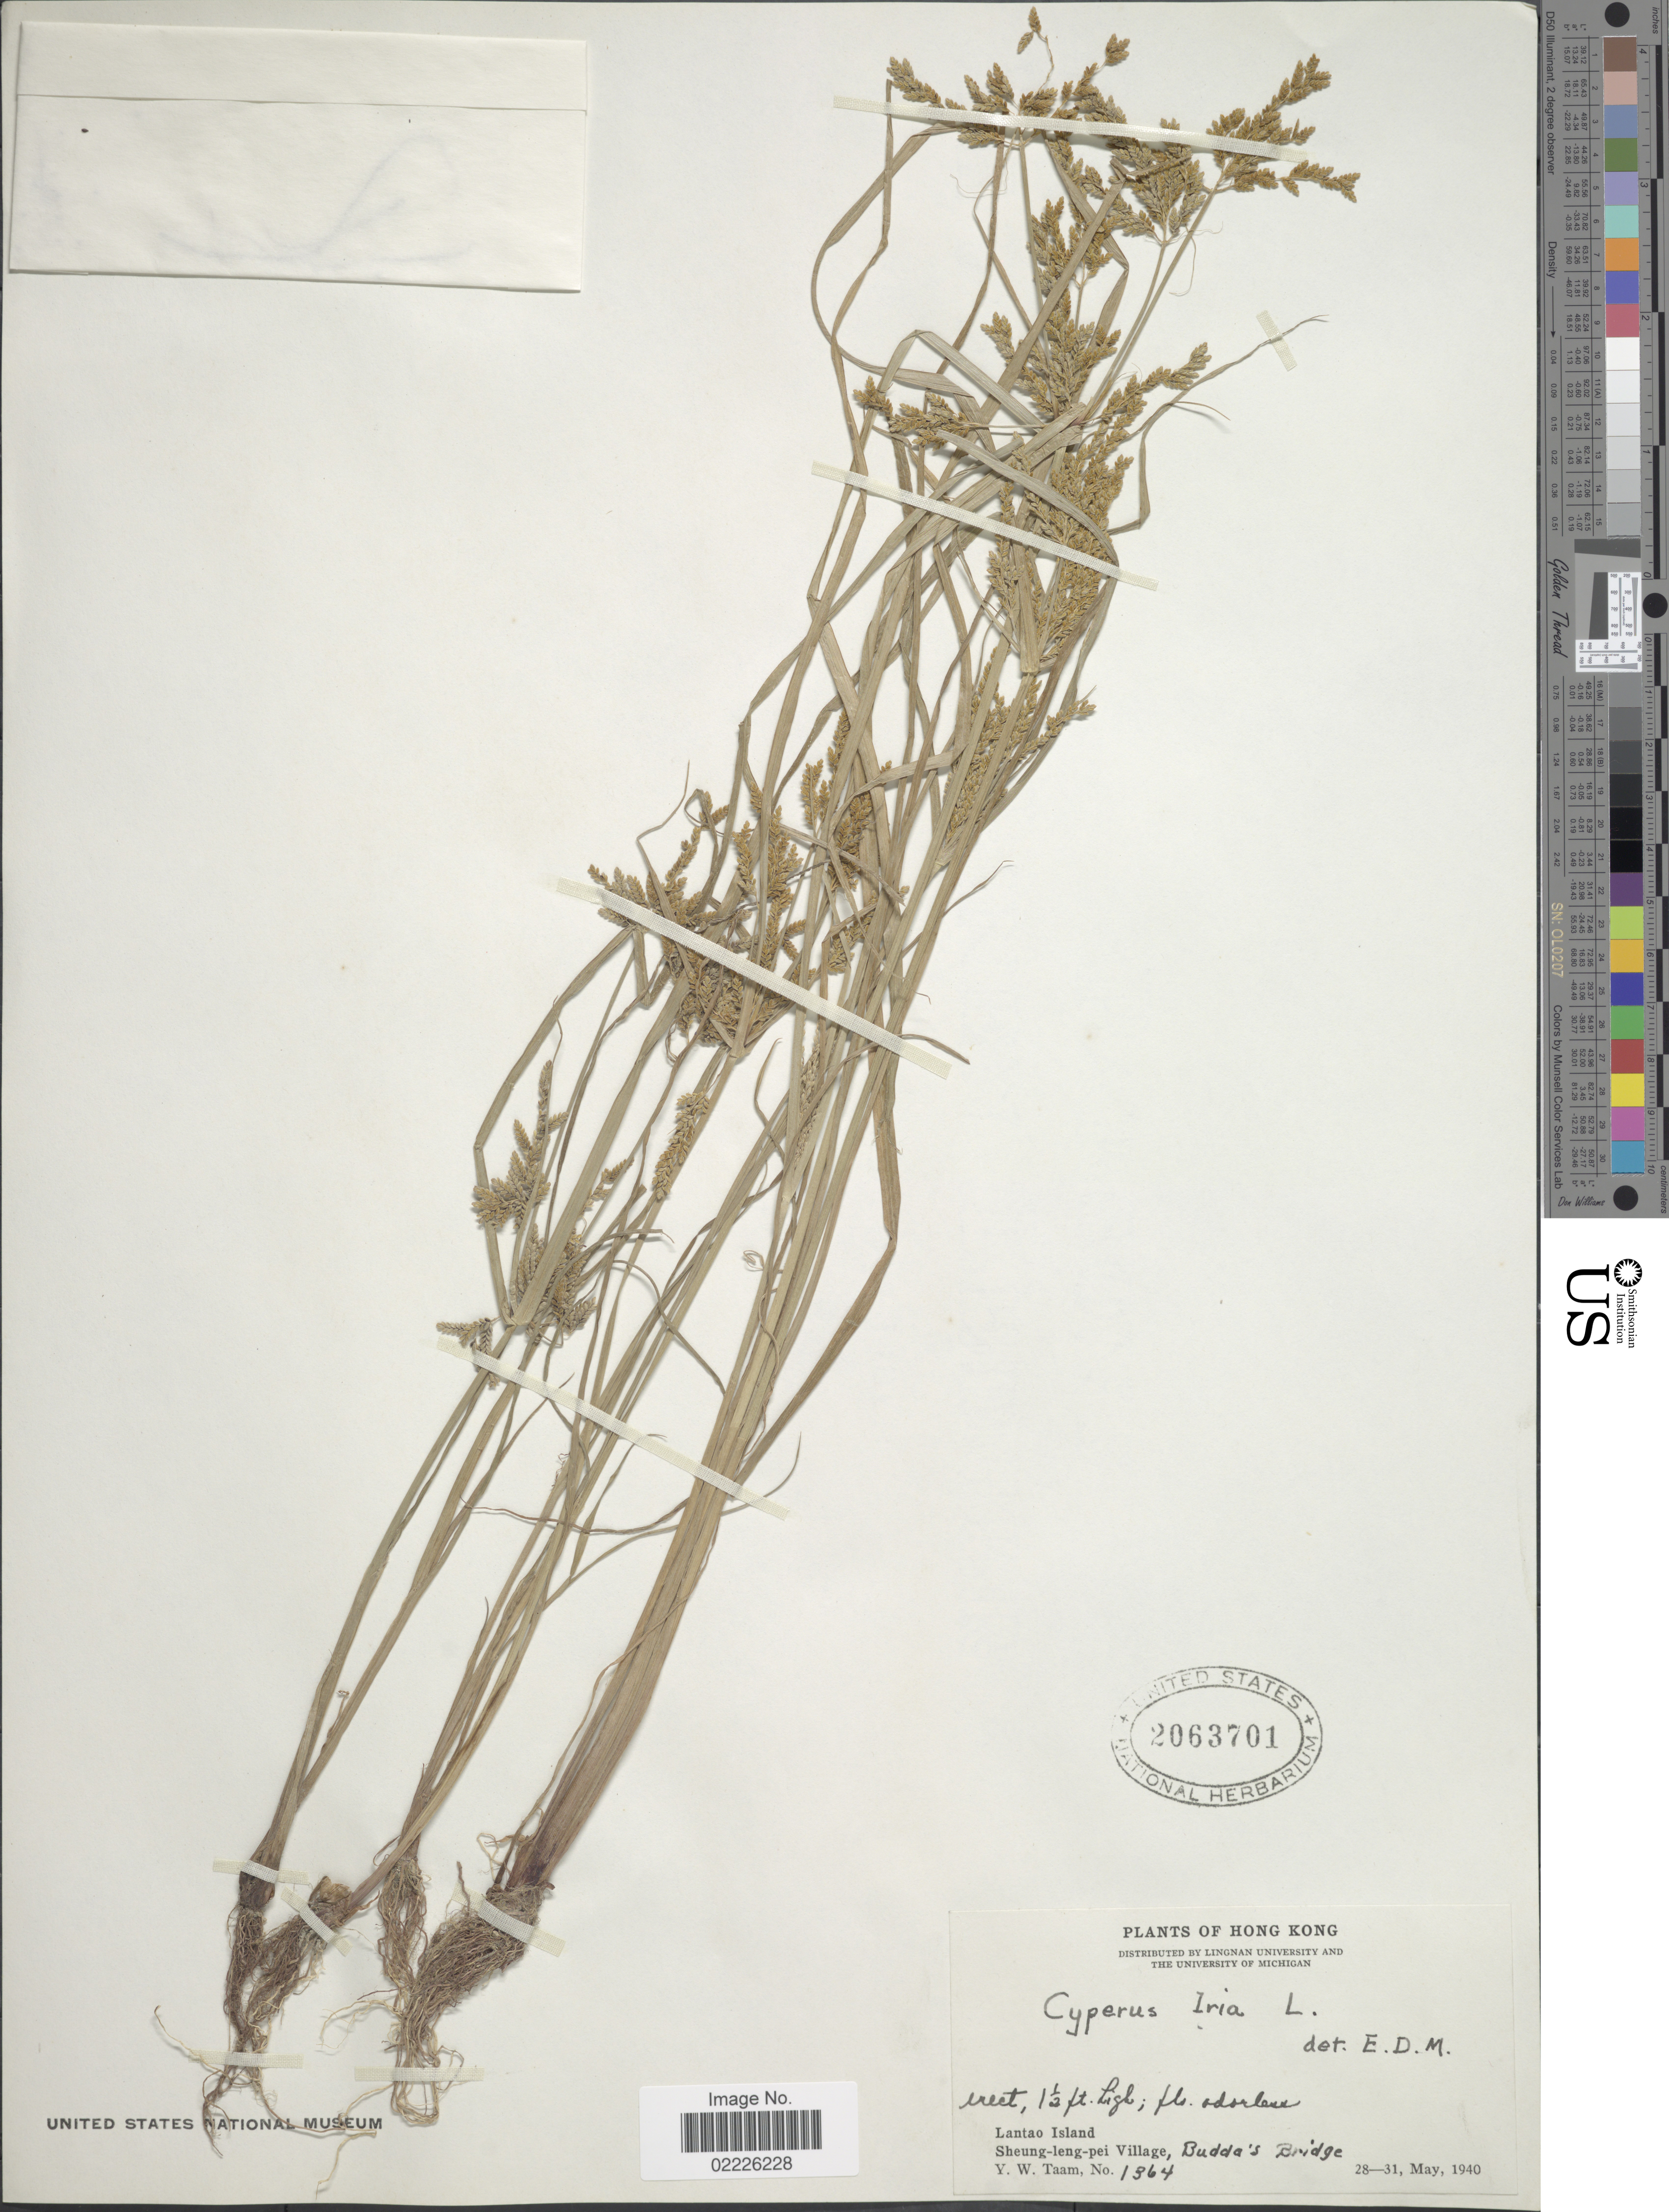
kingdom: Plantae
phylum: Tracheophyta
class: Liliopsida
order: Poales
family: Cyperaceae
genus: Cyperus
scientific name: Cyperus iria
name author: L.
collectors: Y. W. Taam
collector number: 1364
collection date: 1940-05-28/1940-05-31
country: China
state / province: Hong Kong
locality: Hong-Kong, Lantao Island, Sheung-leng-pei Village, Budda's Bridge.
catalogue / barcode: US 2063701